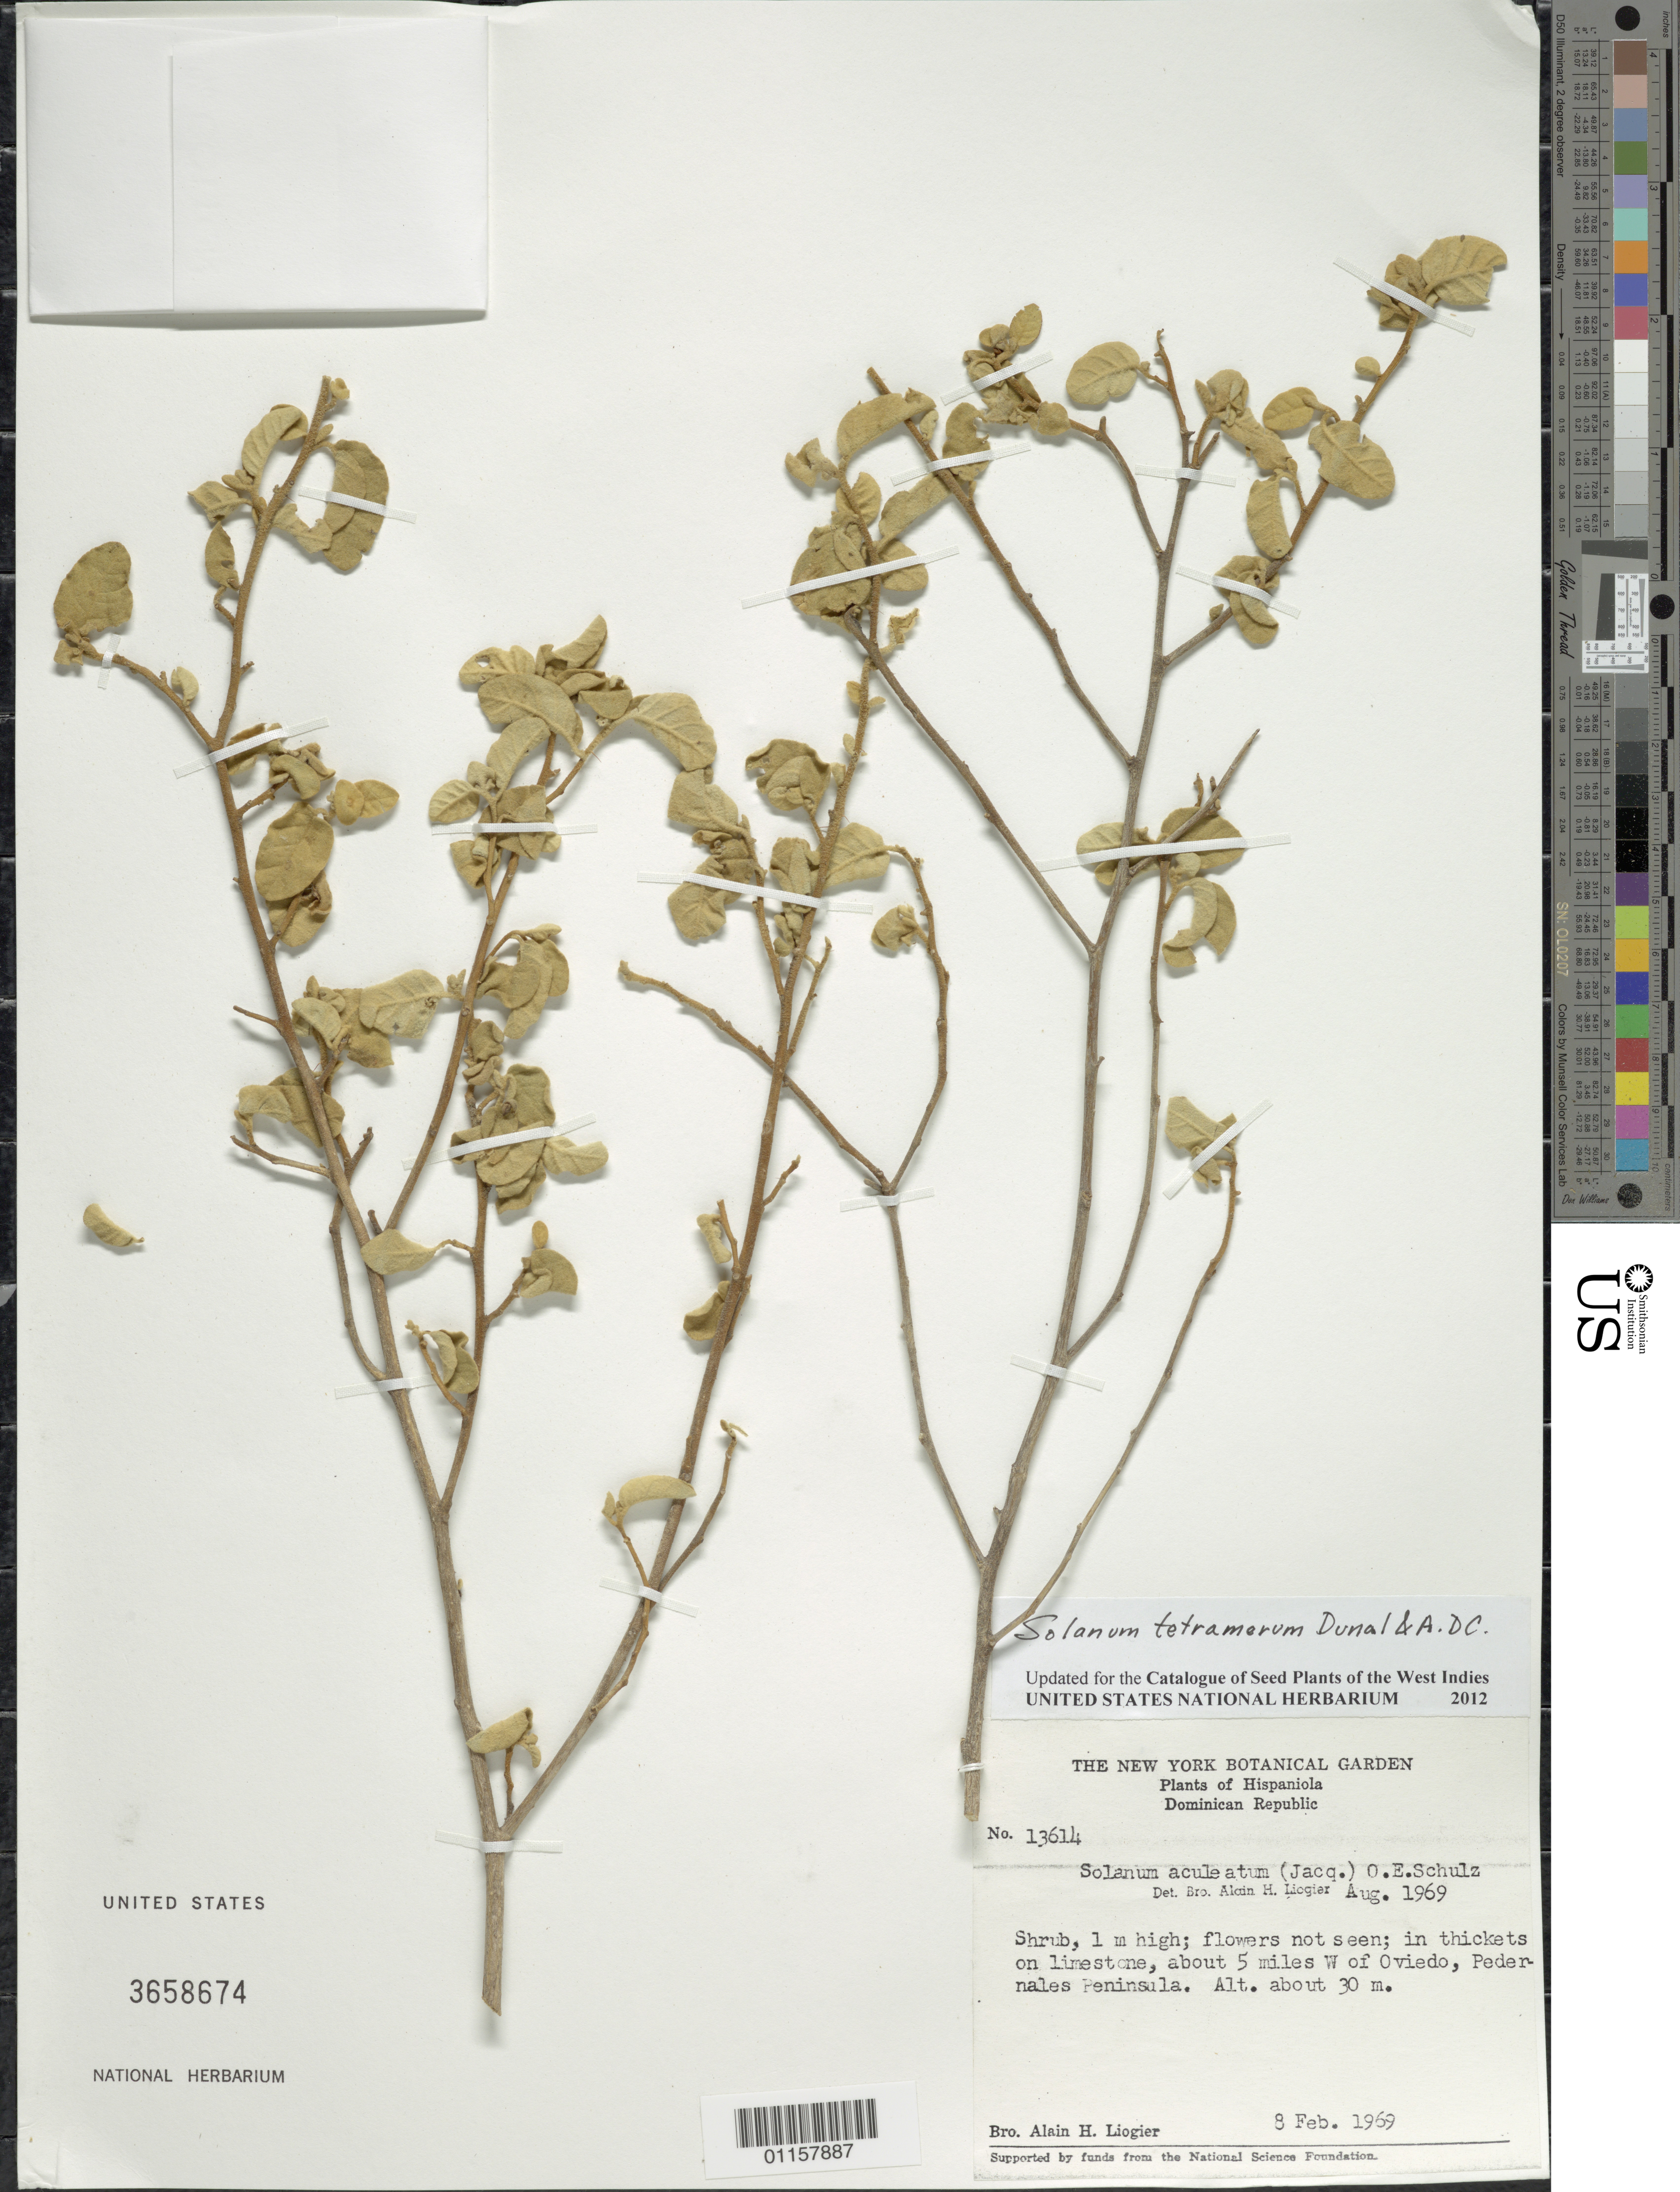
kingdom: Plantae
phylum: Tracheophyta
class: Magnoliopsida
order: Solanales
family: Solanaceae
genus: Solanum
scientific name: Solanum tetramerum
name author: Dunal & A. DC.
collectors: A. H. Liogier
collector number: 13614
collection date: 1969-02-08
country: Dominican Republic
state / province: Pedernales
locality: Pedernales Peninsula, about 5 miles W of Oviedo.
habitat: In thickets on limestone.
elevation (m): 30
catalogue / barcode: US 3658674